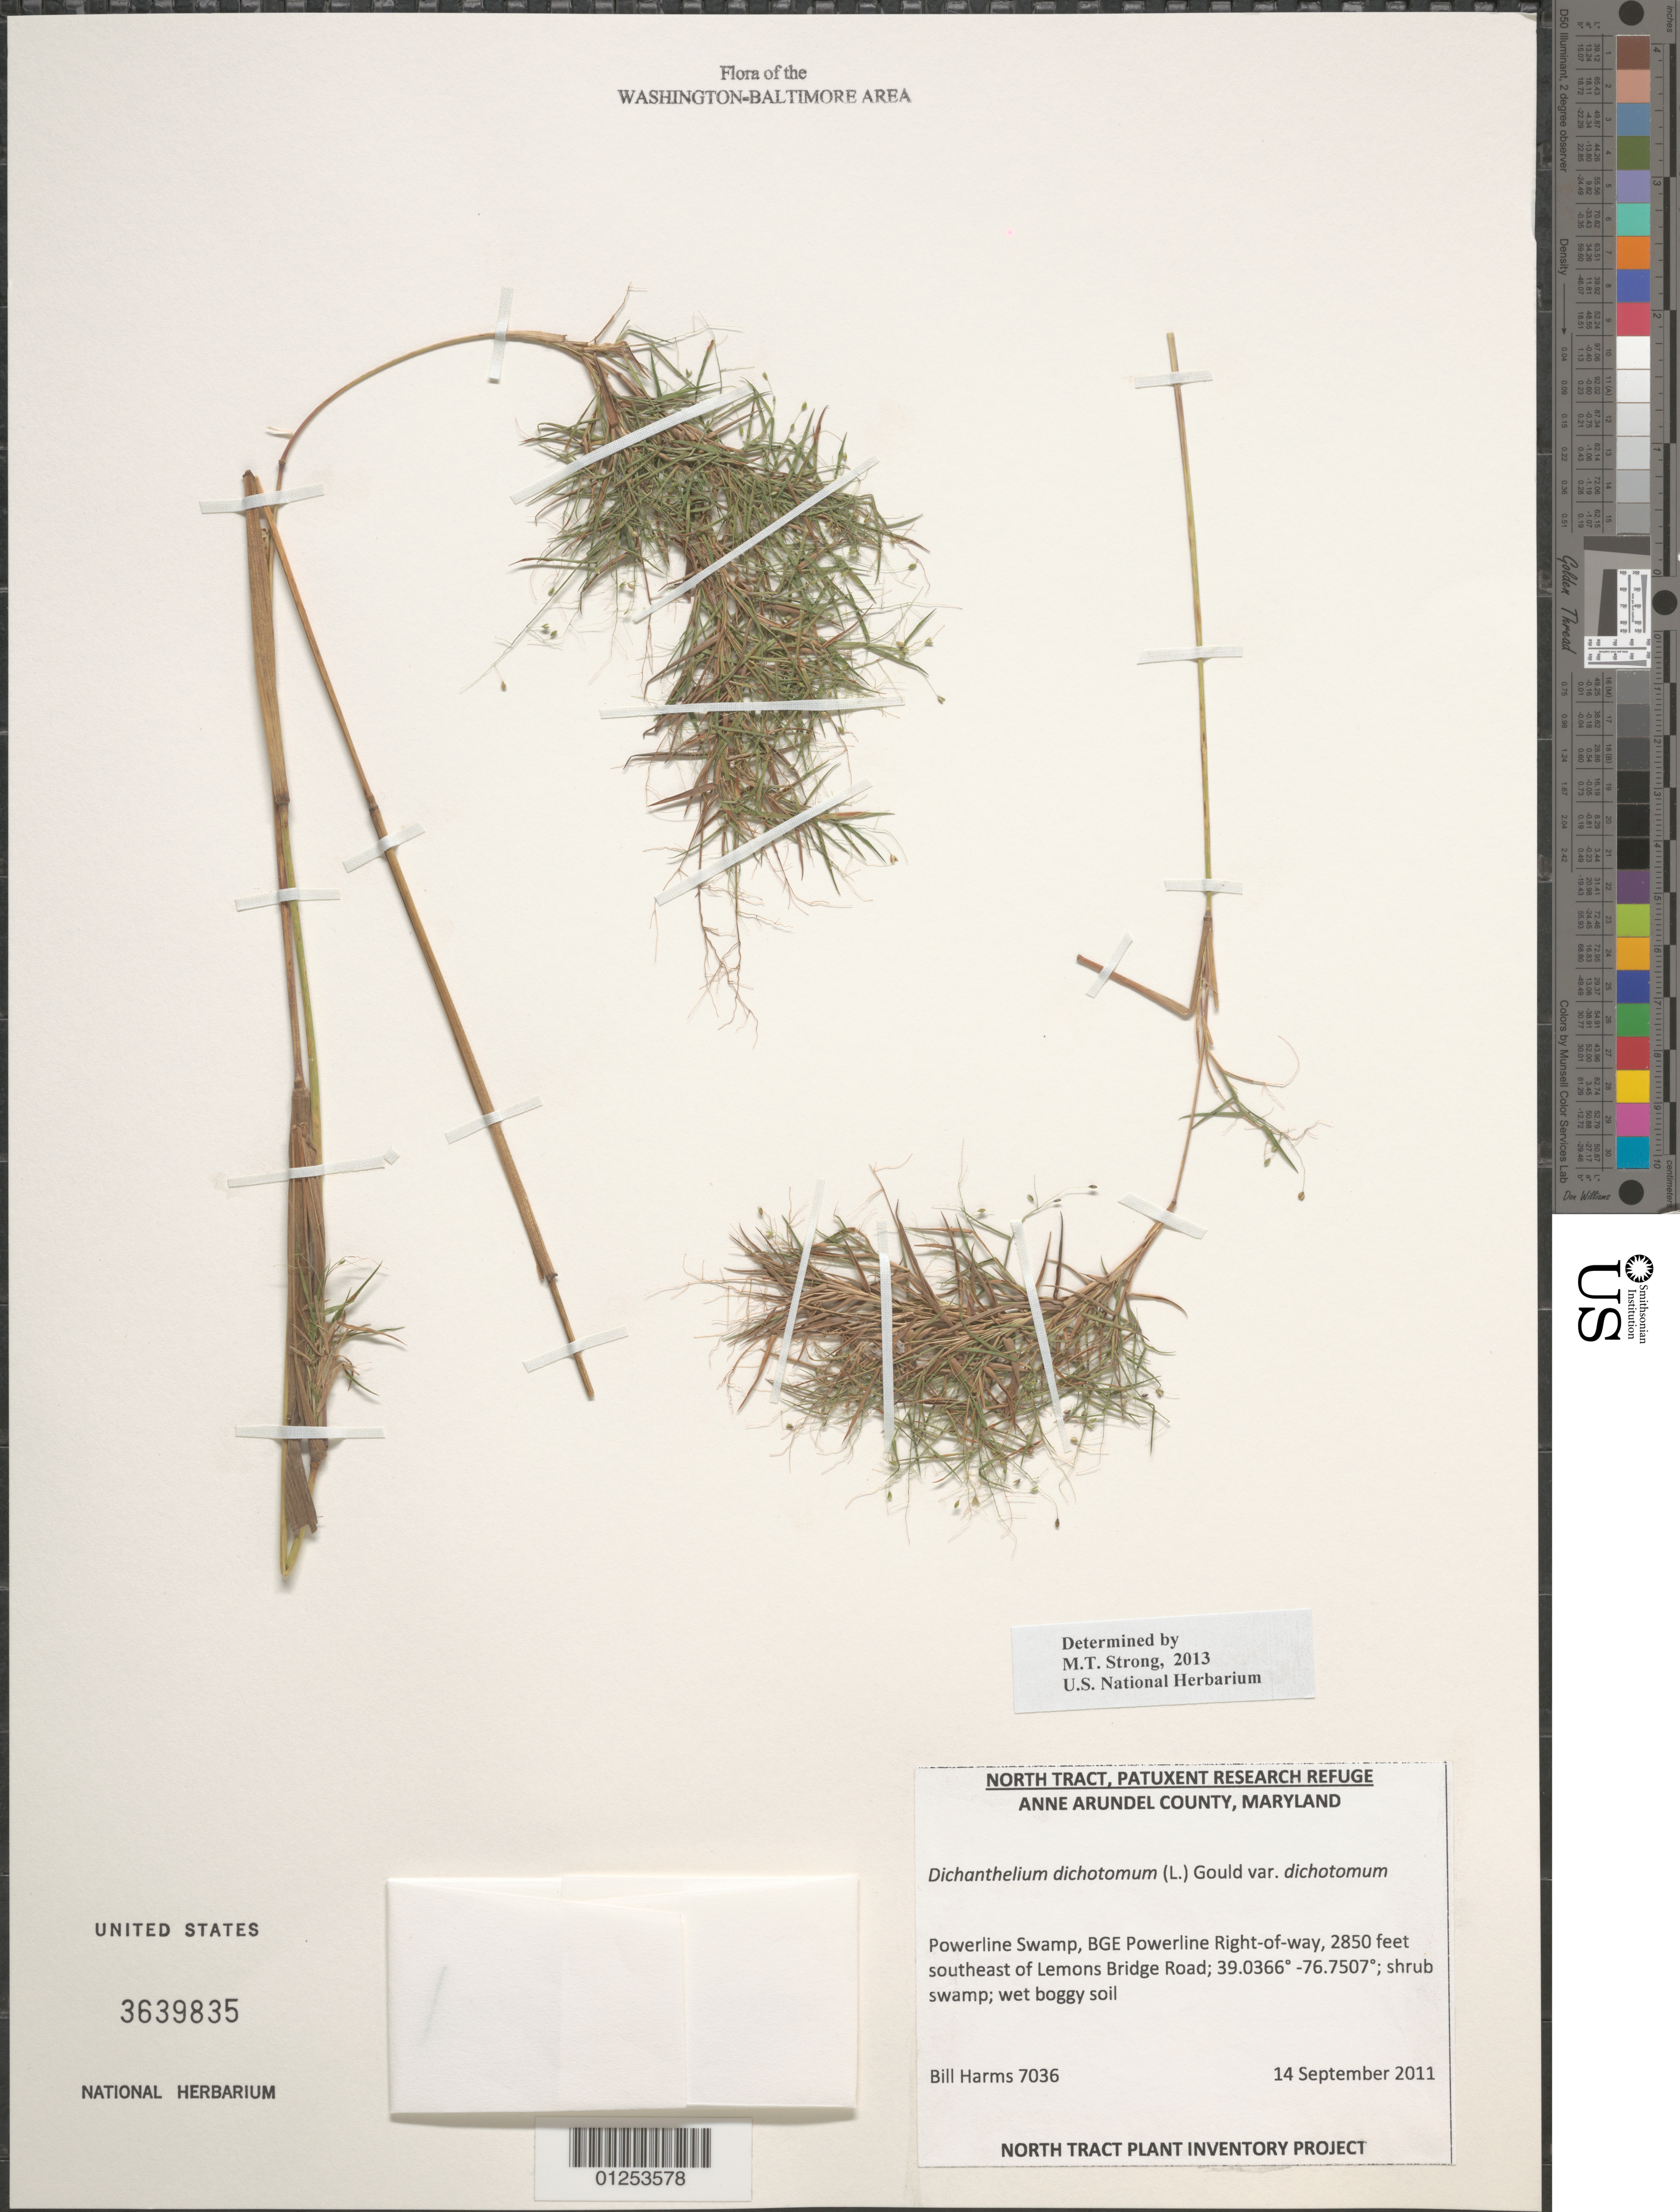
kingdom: Plantae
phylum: Tracheophyta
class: Liliopsida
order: Poales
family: Poaceae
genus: Dichanthelium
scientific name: Dichanthelium dichotomum var. dichotomum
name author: (L.) Gould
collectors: L. Harms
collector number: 7036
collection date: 2011-09-14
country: United States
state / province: Maryland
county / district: Anne Arundel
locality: Powerline Swamp, BGE Powerline Right-of-way, 2850 feet southeast of Lemons Bridge Road.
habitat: Shrub swamp; wet boggy soilo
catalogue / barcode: US 3639835